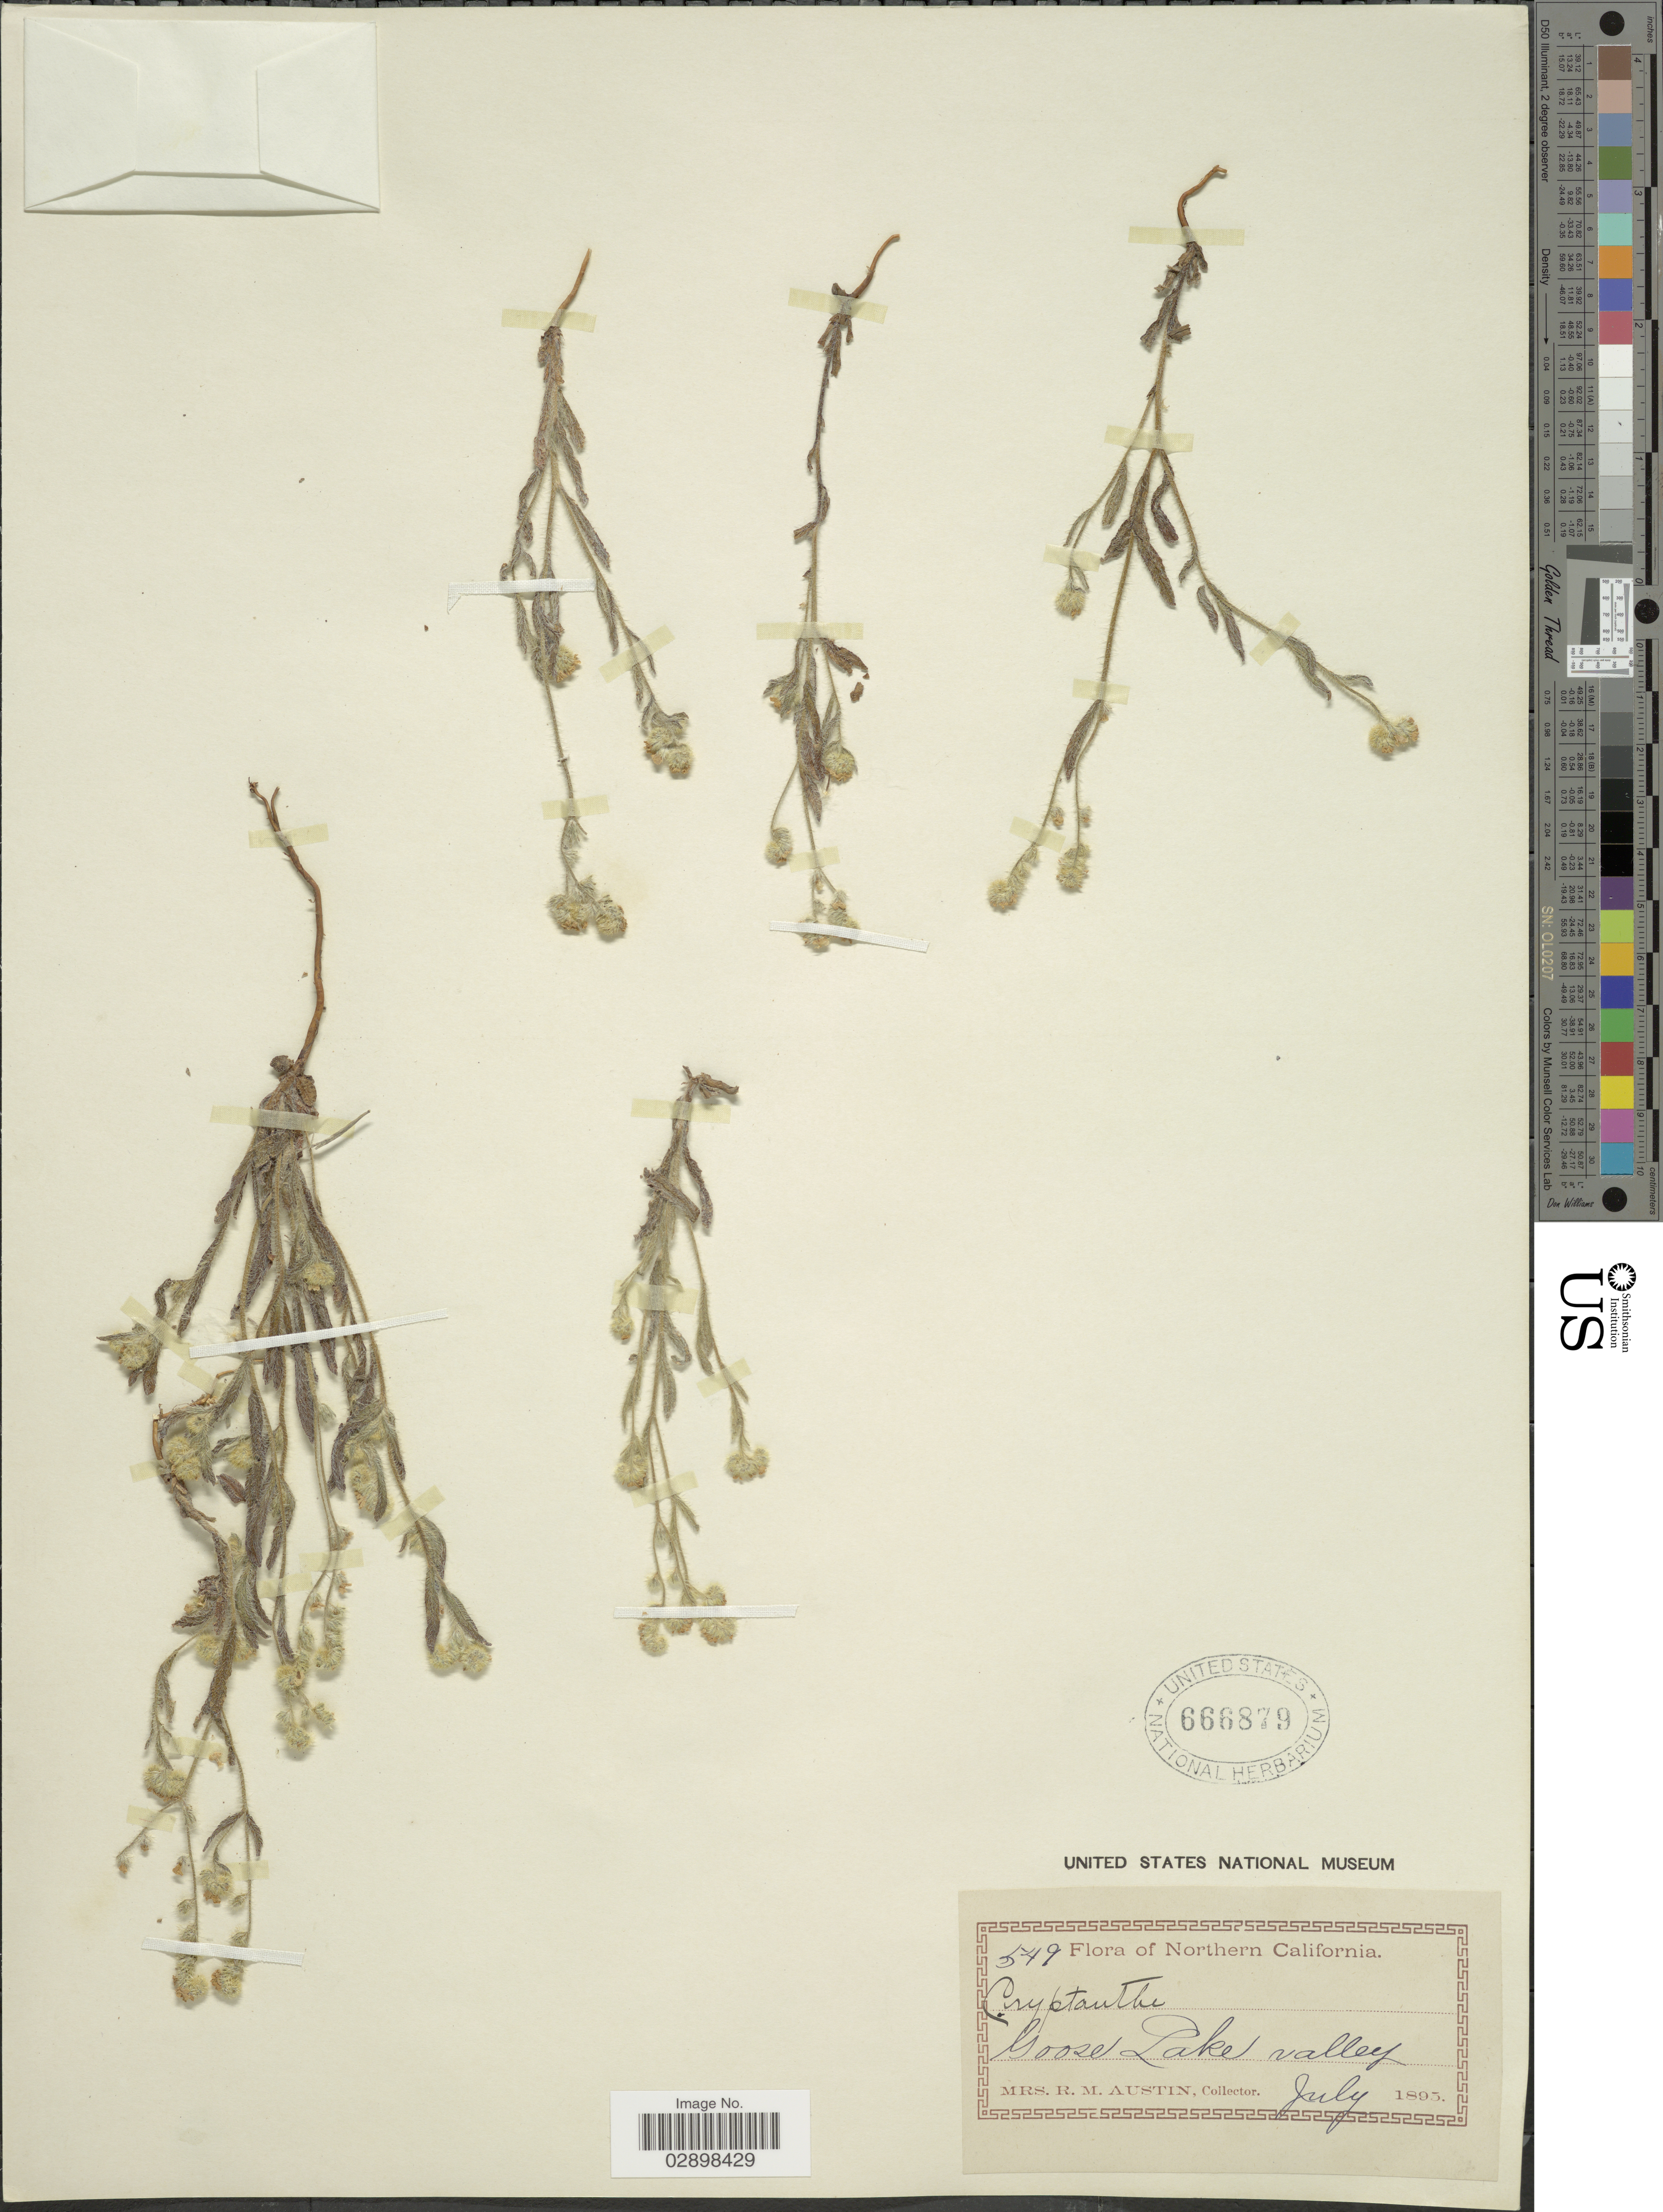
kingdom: Plantae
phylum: Tracheophyta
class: Magnoliopsida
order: Boraginales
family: Boraginaceae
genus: Cryptantha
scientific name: Cryptantha sp.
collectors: R. Austin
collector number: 549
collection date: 1895-07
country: United States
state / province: California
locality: Northern California, Goose Lake valley.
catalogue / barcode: US 666879